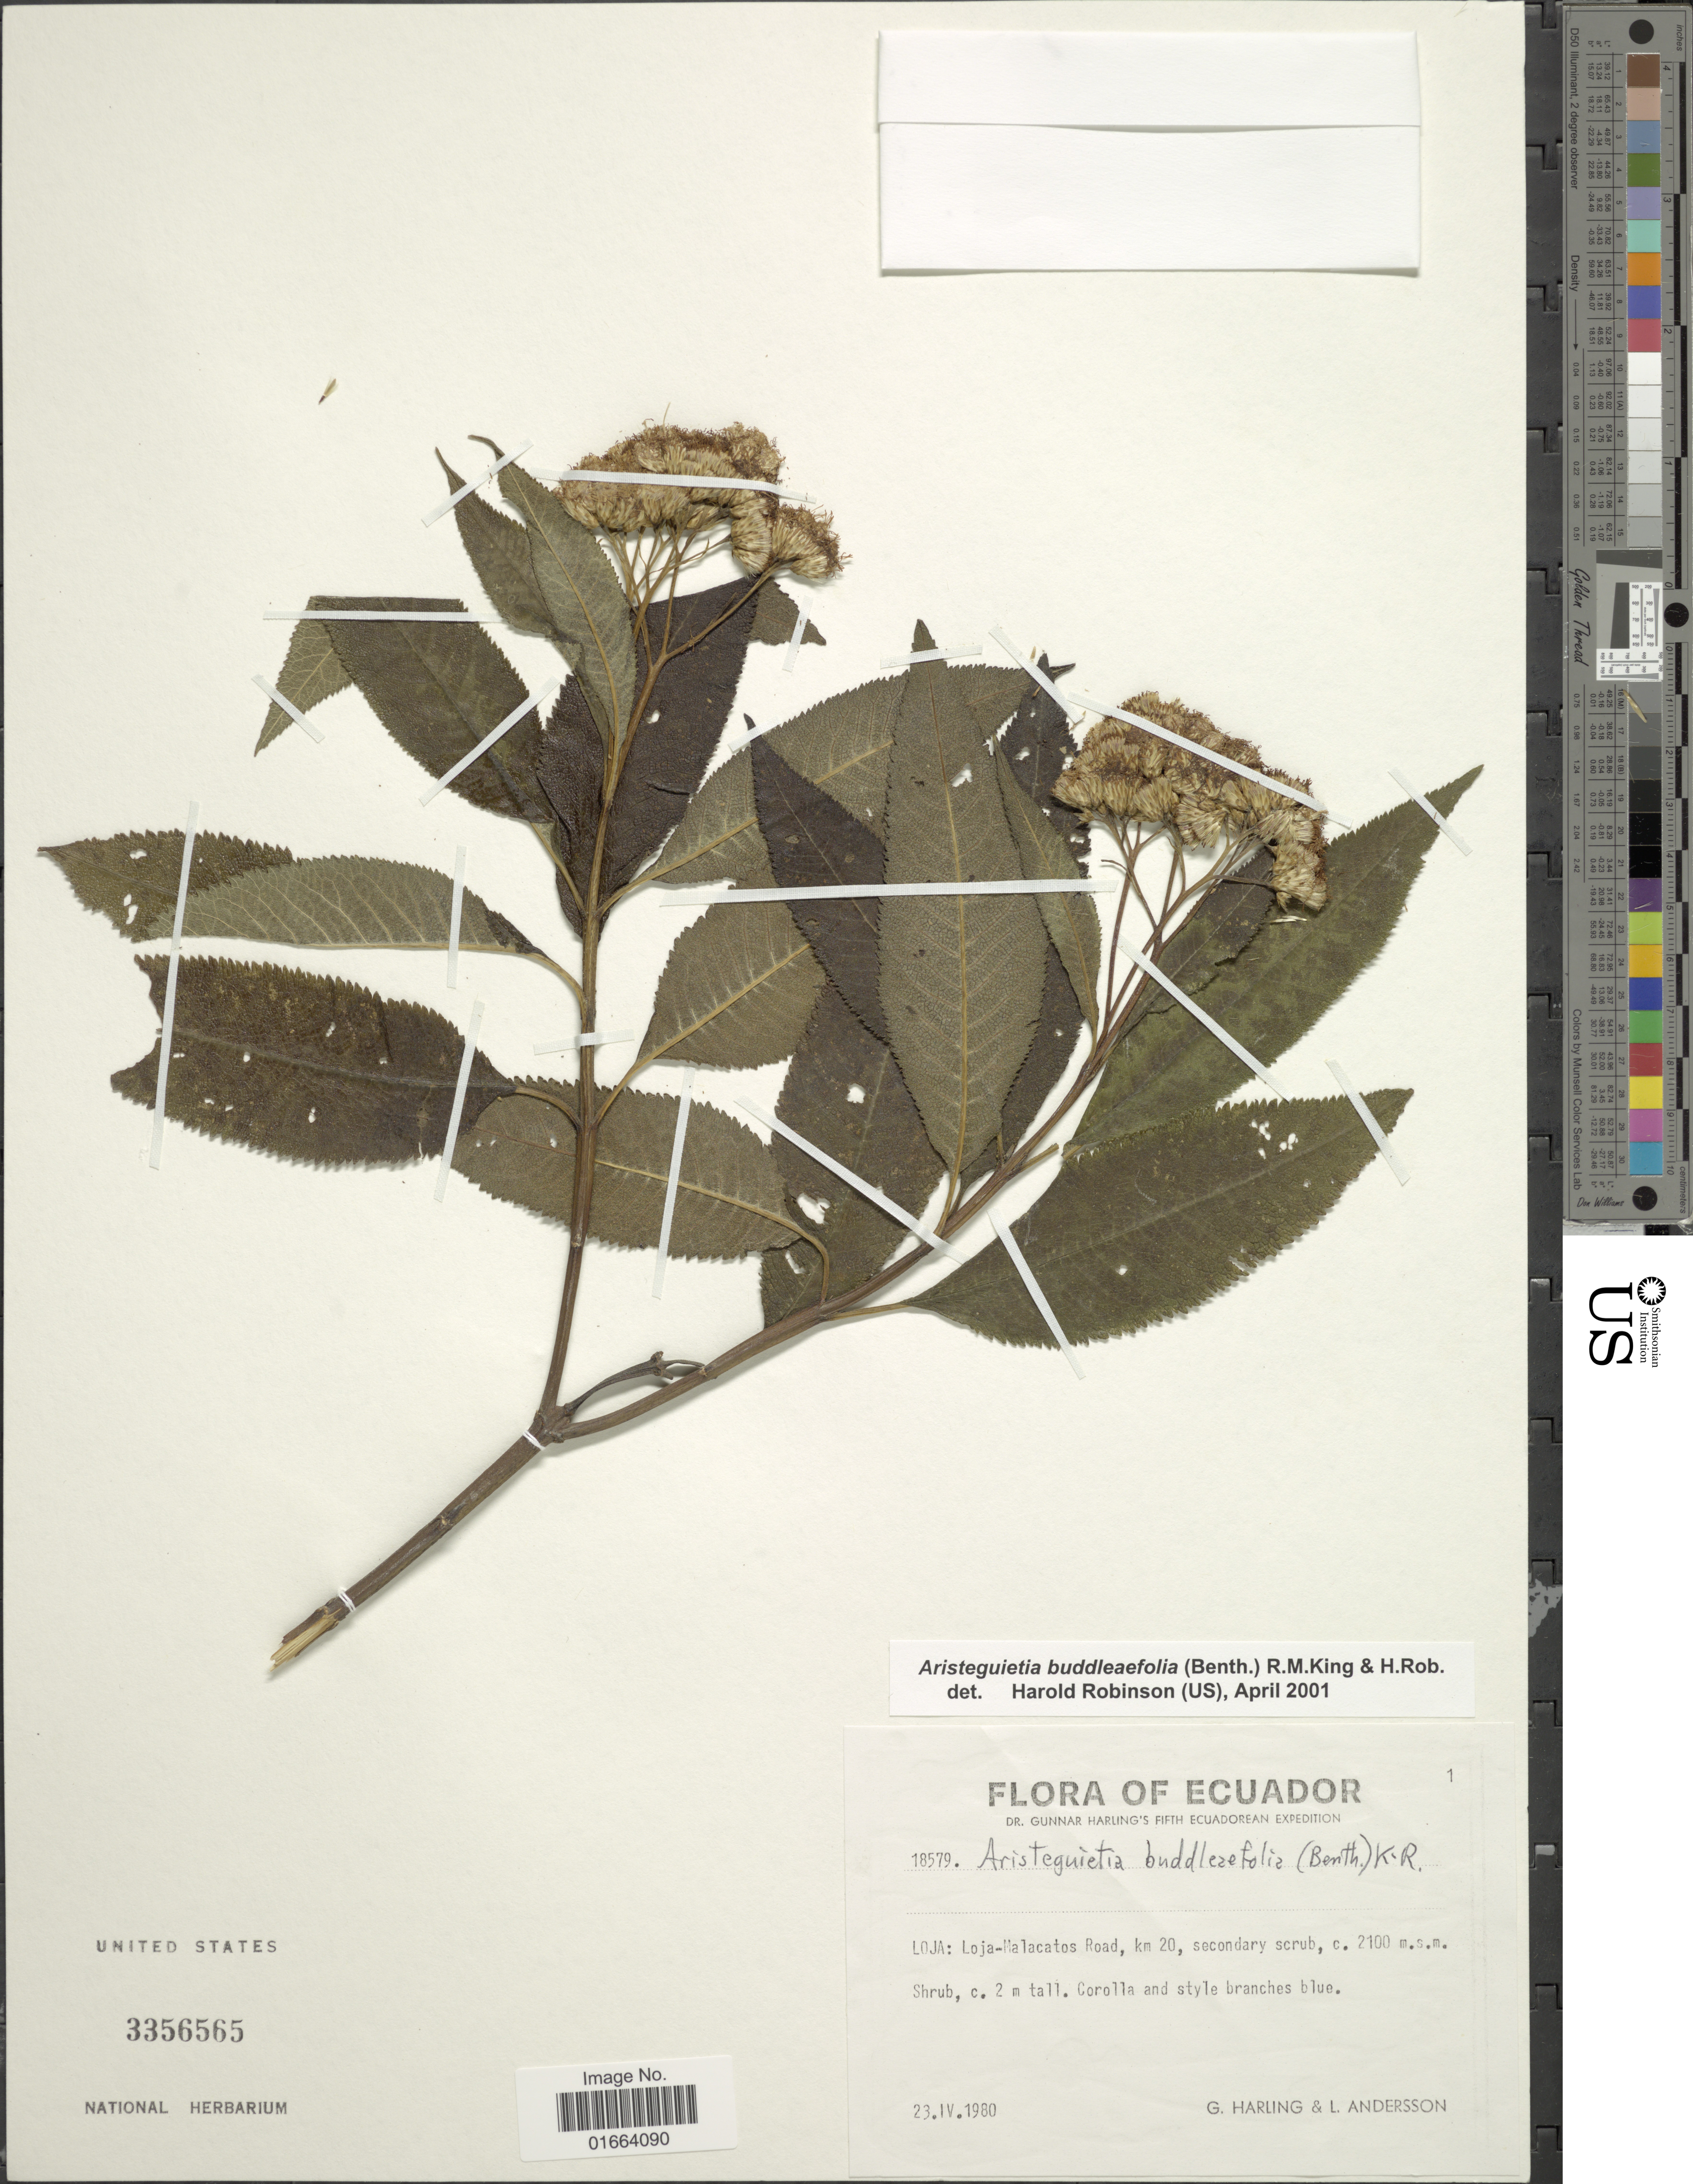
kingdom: Plantae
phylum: Tracheophyta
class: Magnoliopsida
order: Asterales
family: Asteraceae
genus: Aristeguietia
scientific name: Aristeguietia buddleaefolia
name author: (Benth.) R.M. King & H. Rob.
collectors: G. Harling & L. Andersson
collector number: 18579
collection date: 1980-04-23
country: Ecuador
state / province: Loja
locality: Loja-Malacatos Road, km 20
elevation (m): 2100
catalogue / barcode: US 3356565